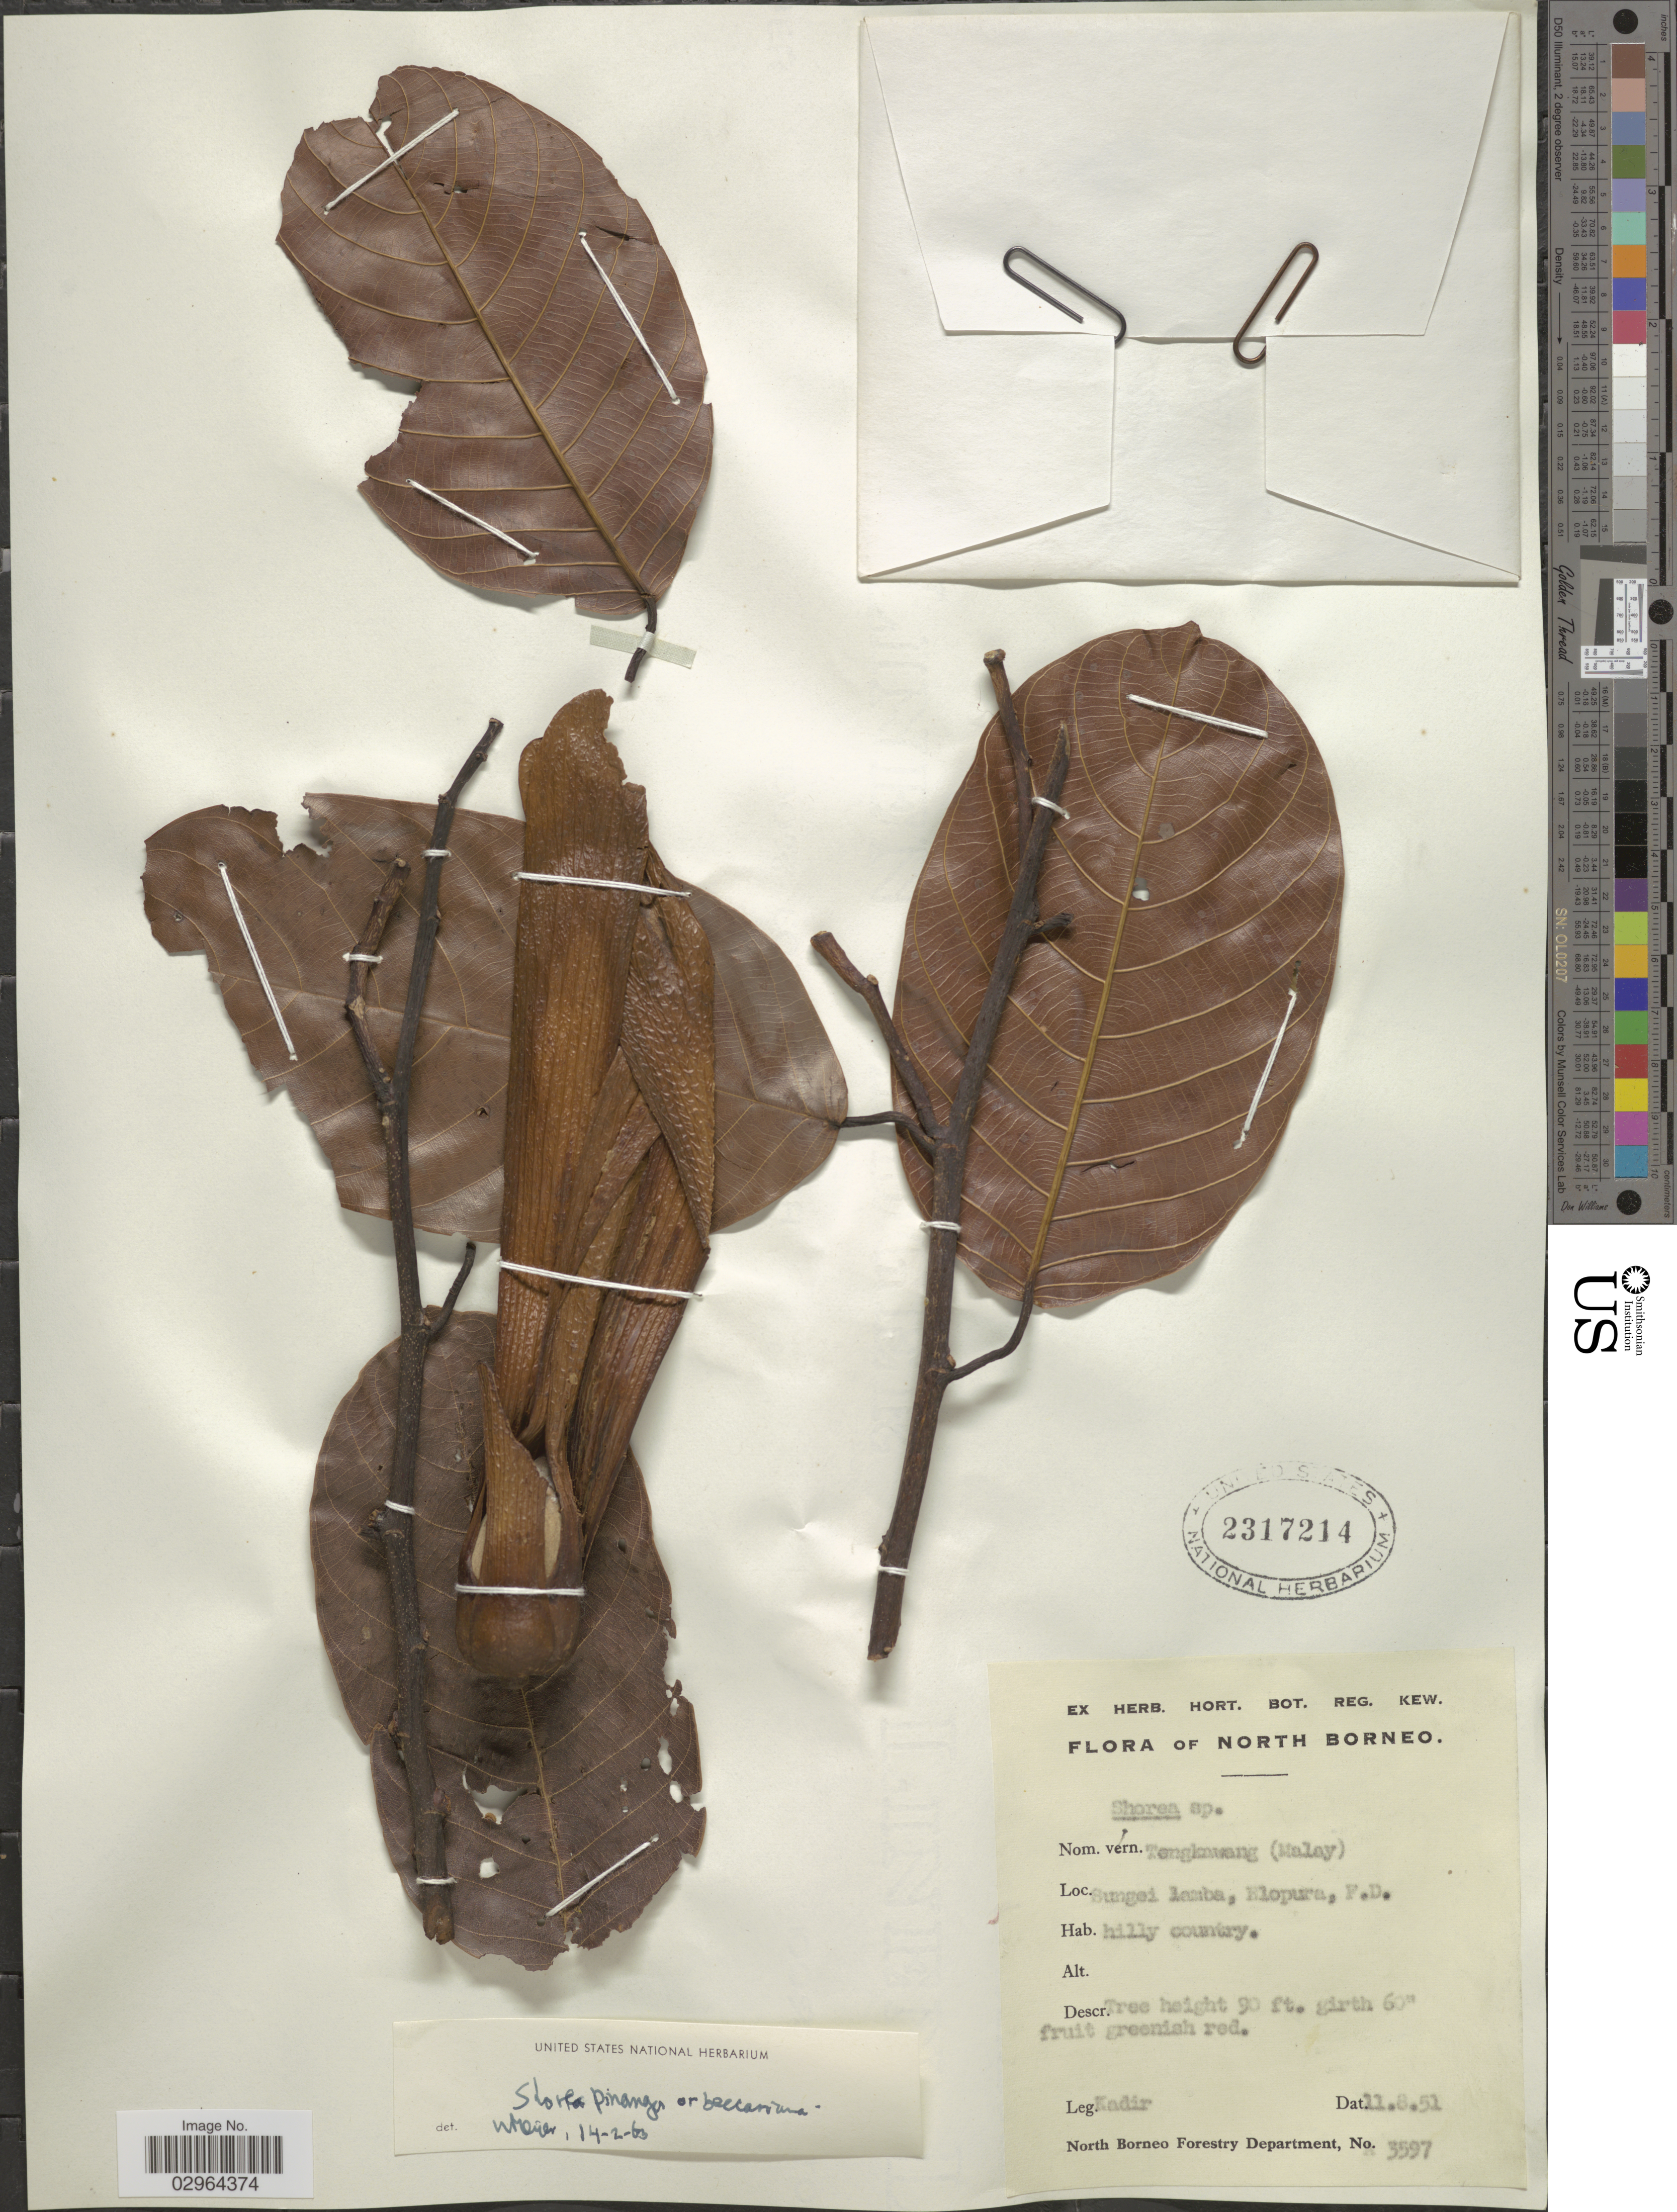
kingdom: Plantae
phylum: Tracheophyta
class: Magnoliopsida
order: Malvales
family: Dipterocarpaceae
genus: Rubroshorea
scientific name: Rubroshorea pinanga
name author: (Scheff.) P.S. Ashton & J. Heck.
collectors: -. Kadir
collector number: A3597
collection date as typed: Transcribed d/m/y: 11/8/51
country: Malaysia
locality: North Borneo. Sungei lamba, Elopura, F.D.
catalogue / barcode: US 2317214